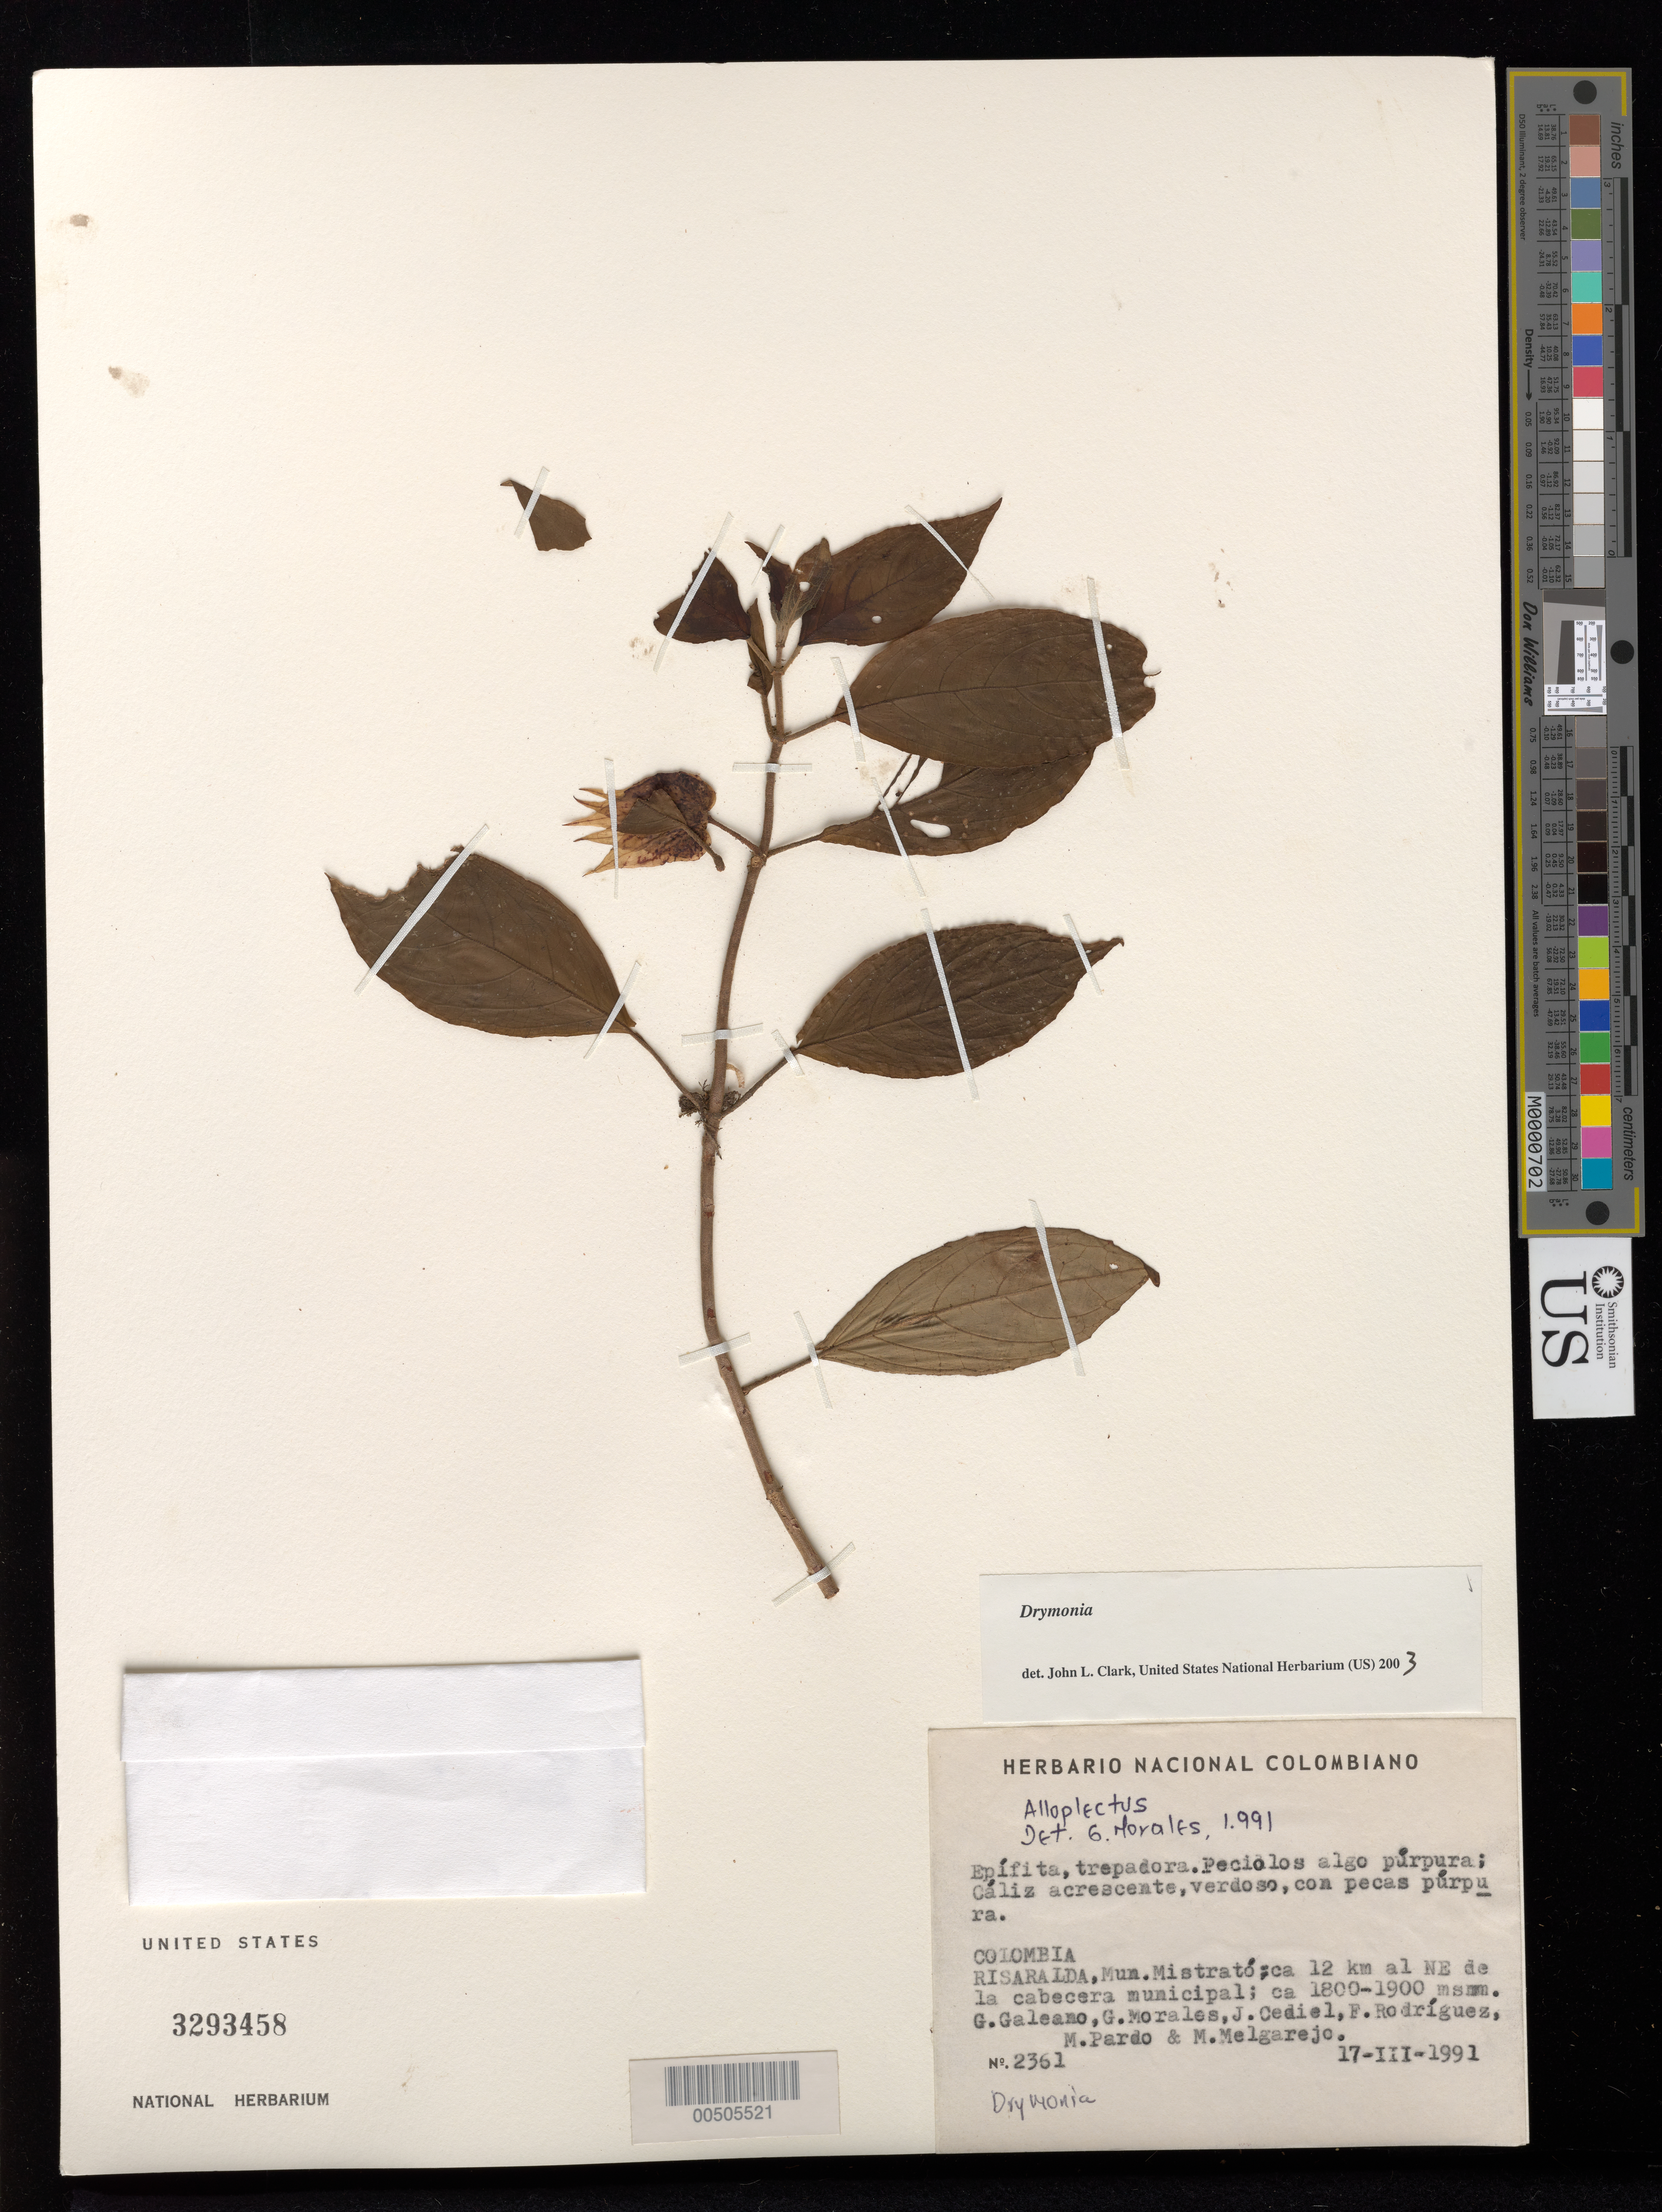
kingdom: Plantae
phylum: Tracheophyta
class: Magnoliopsida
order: Lamiales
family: Gesneriaceae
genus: Drymonia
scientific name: Drymonia sp.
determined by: Clark, J. L., (SEL), The Marie Selby Botanical Garden (UNITED STATES)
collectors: G. A. Galeano, G. Morales & et al.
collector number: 2361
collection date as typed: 17 Mar 1991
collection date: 1991-03-17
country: Colombia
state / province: Risaralda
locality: Mpio. de Mistrató, 12 km al NE de la cabecera municipal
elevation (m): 1800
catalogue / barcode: US 3293458